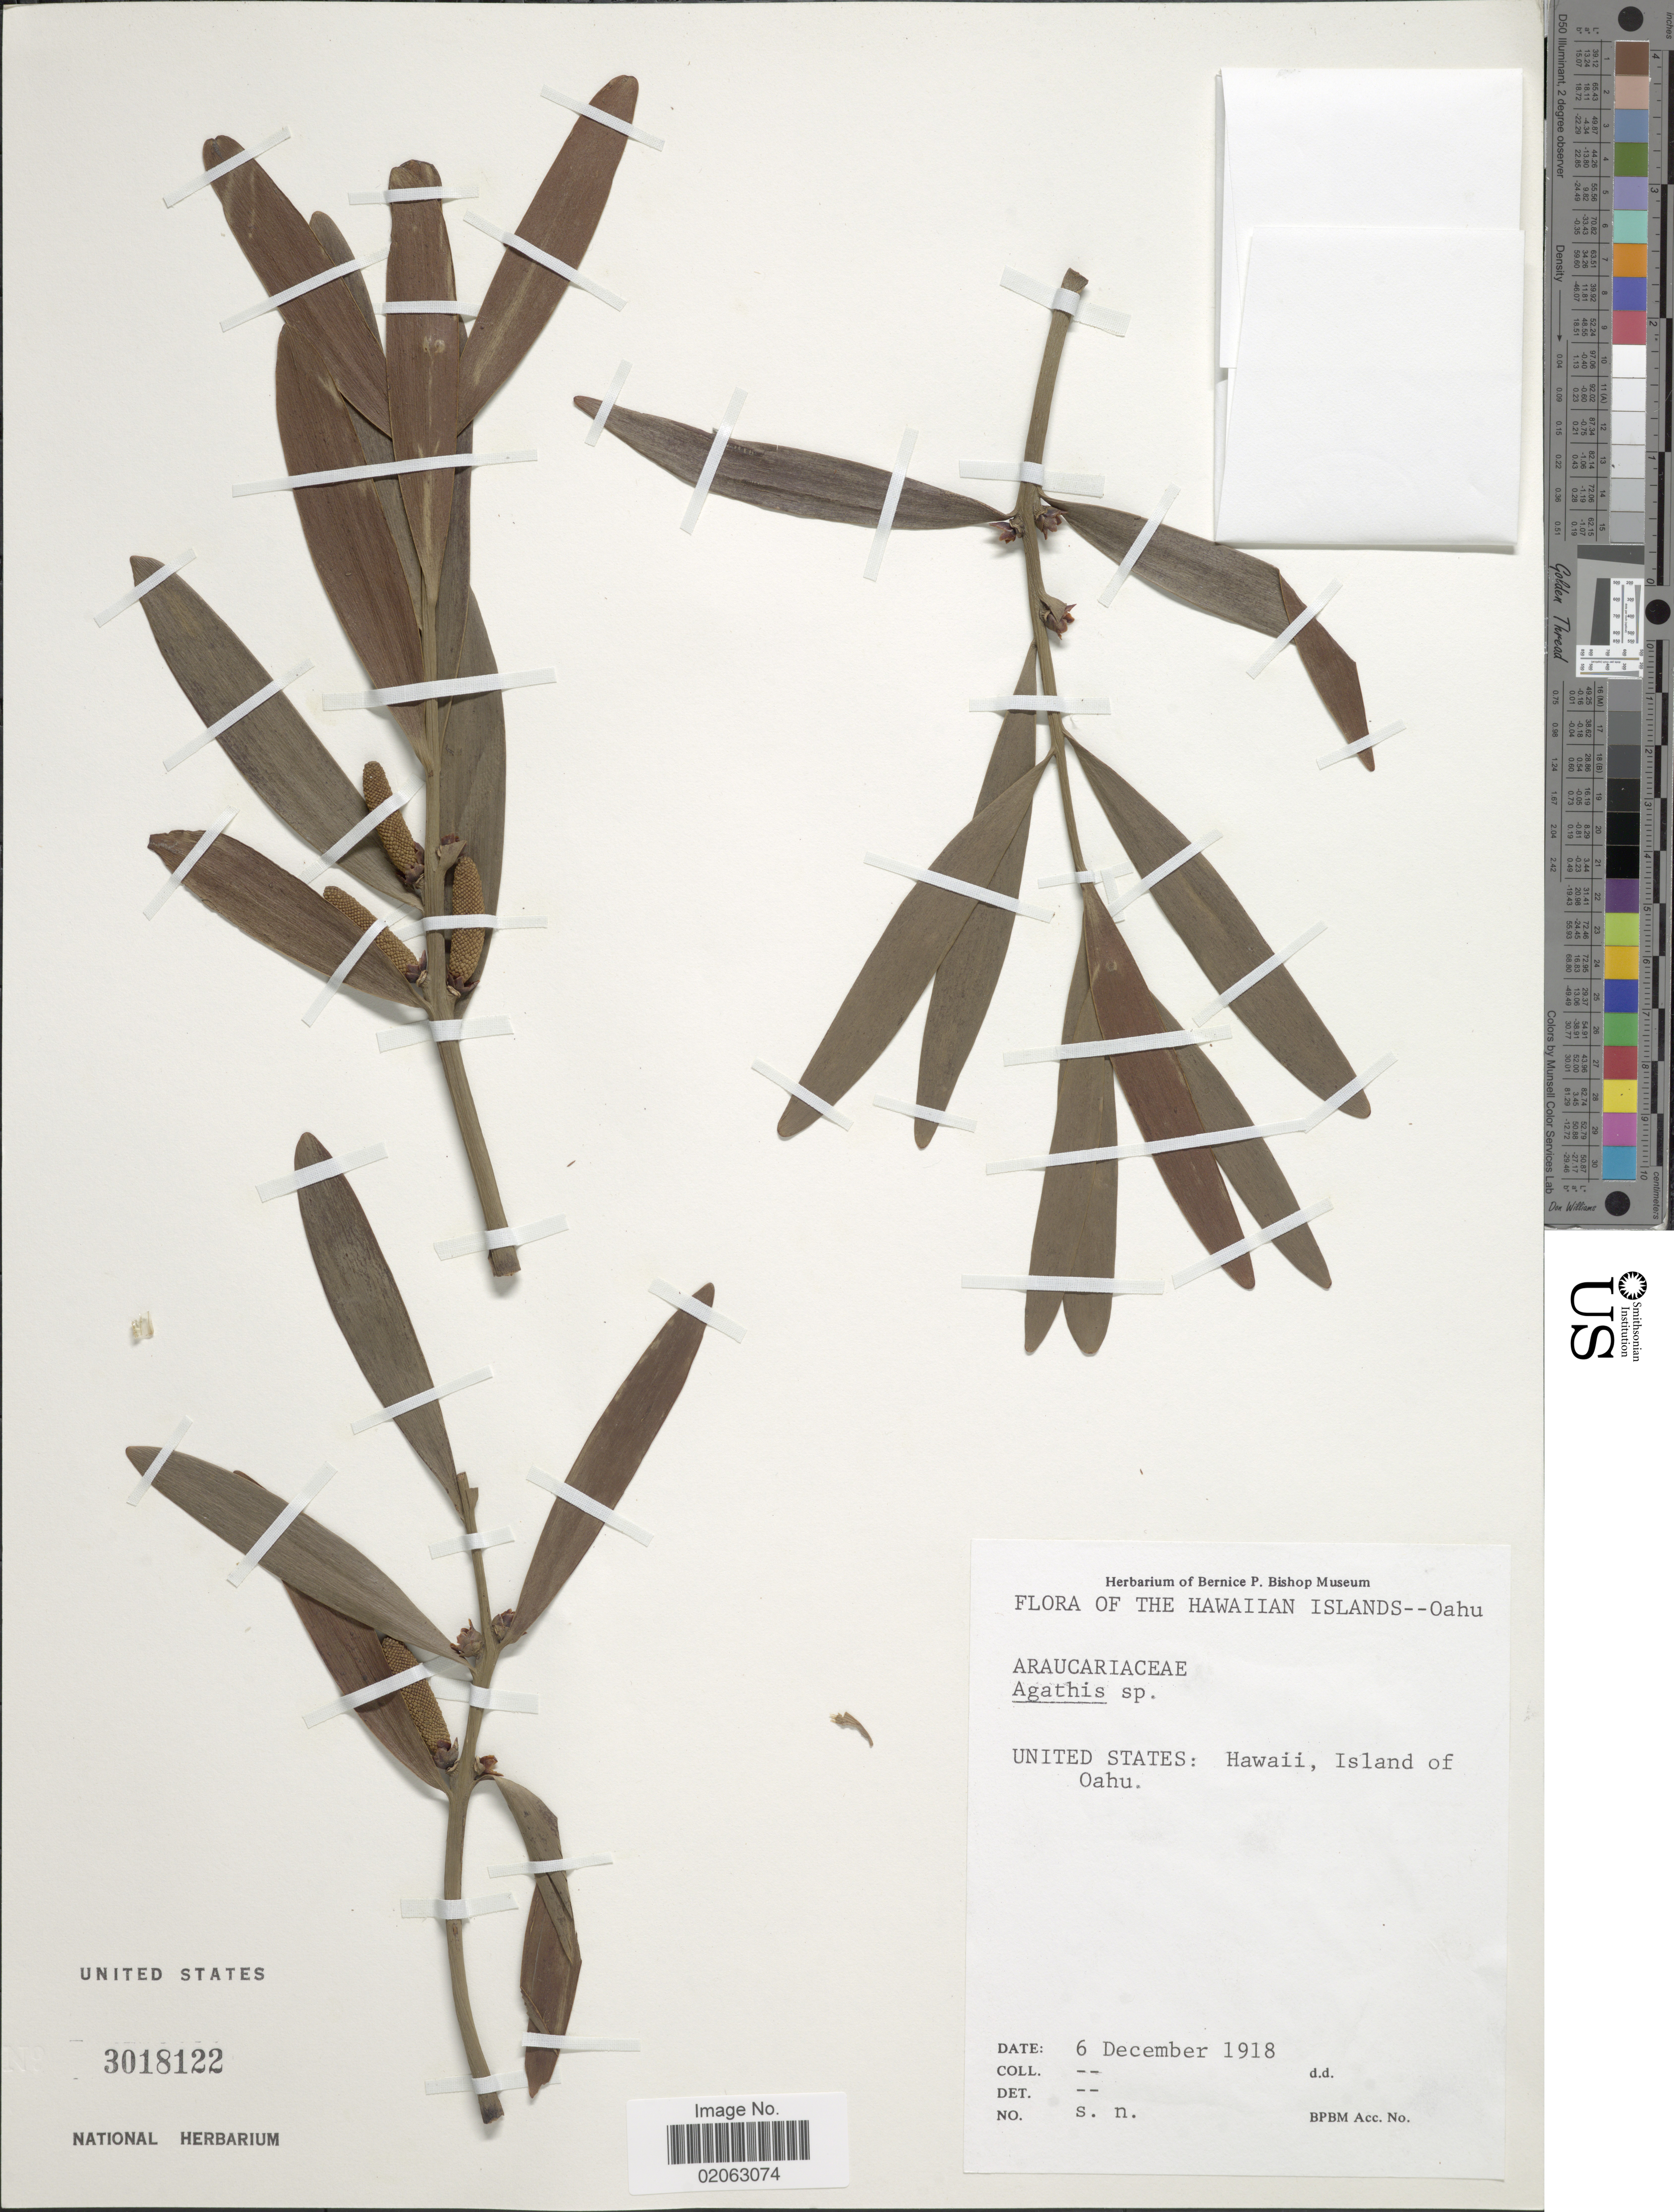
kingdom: Plantae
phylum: Tracheophyta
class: Pinopsida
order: Pinales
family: Araucariaceae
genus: Agathis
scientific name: Agathis sp.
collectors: ex herb. Bernice P. Bishop Museum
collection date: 1918-12-06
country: United States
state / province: Hawaii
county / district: Honolulu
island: Oahu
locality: Hawaiian Islands, Island of Oahu.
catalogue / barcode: US 3018122